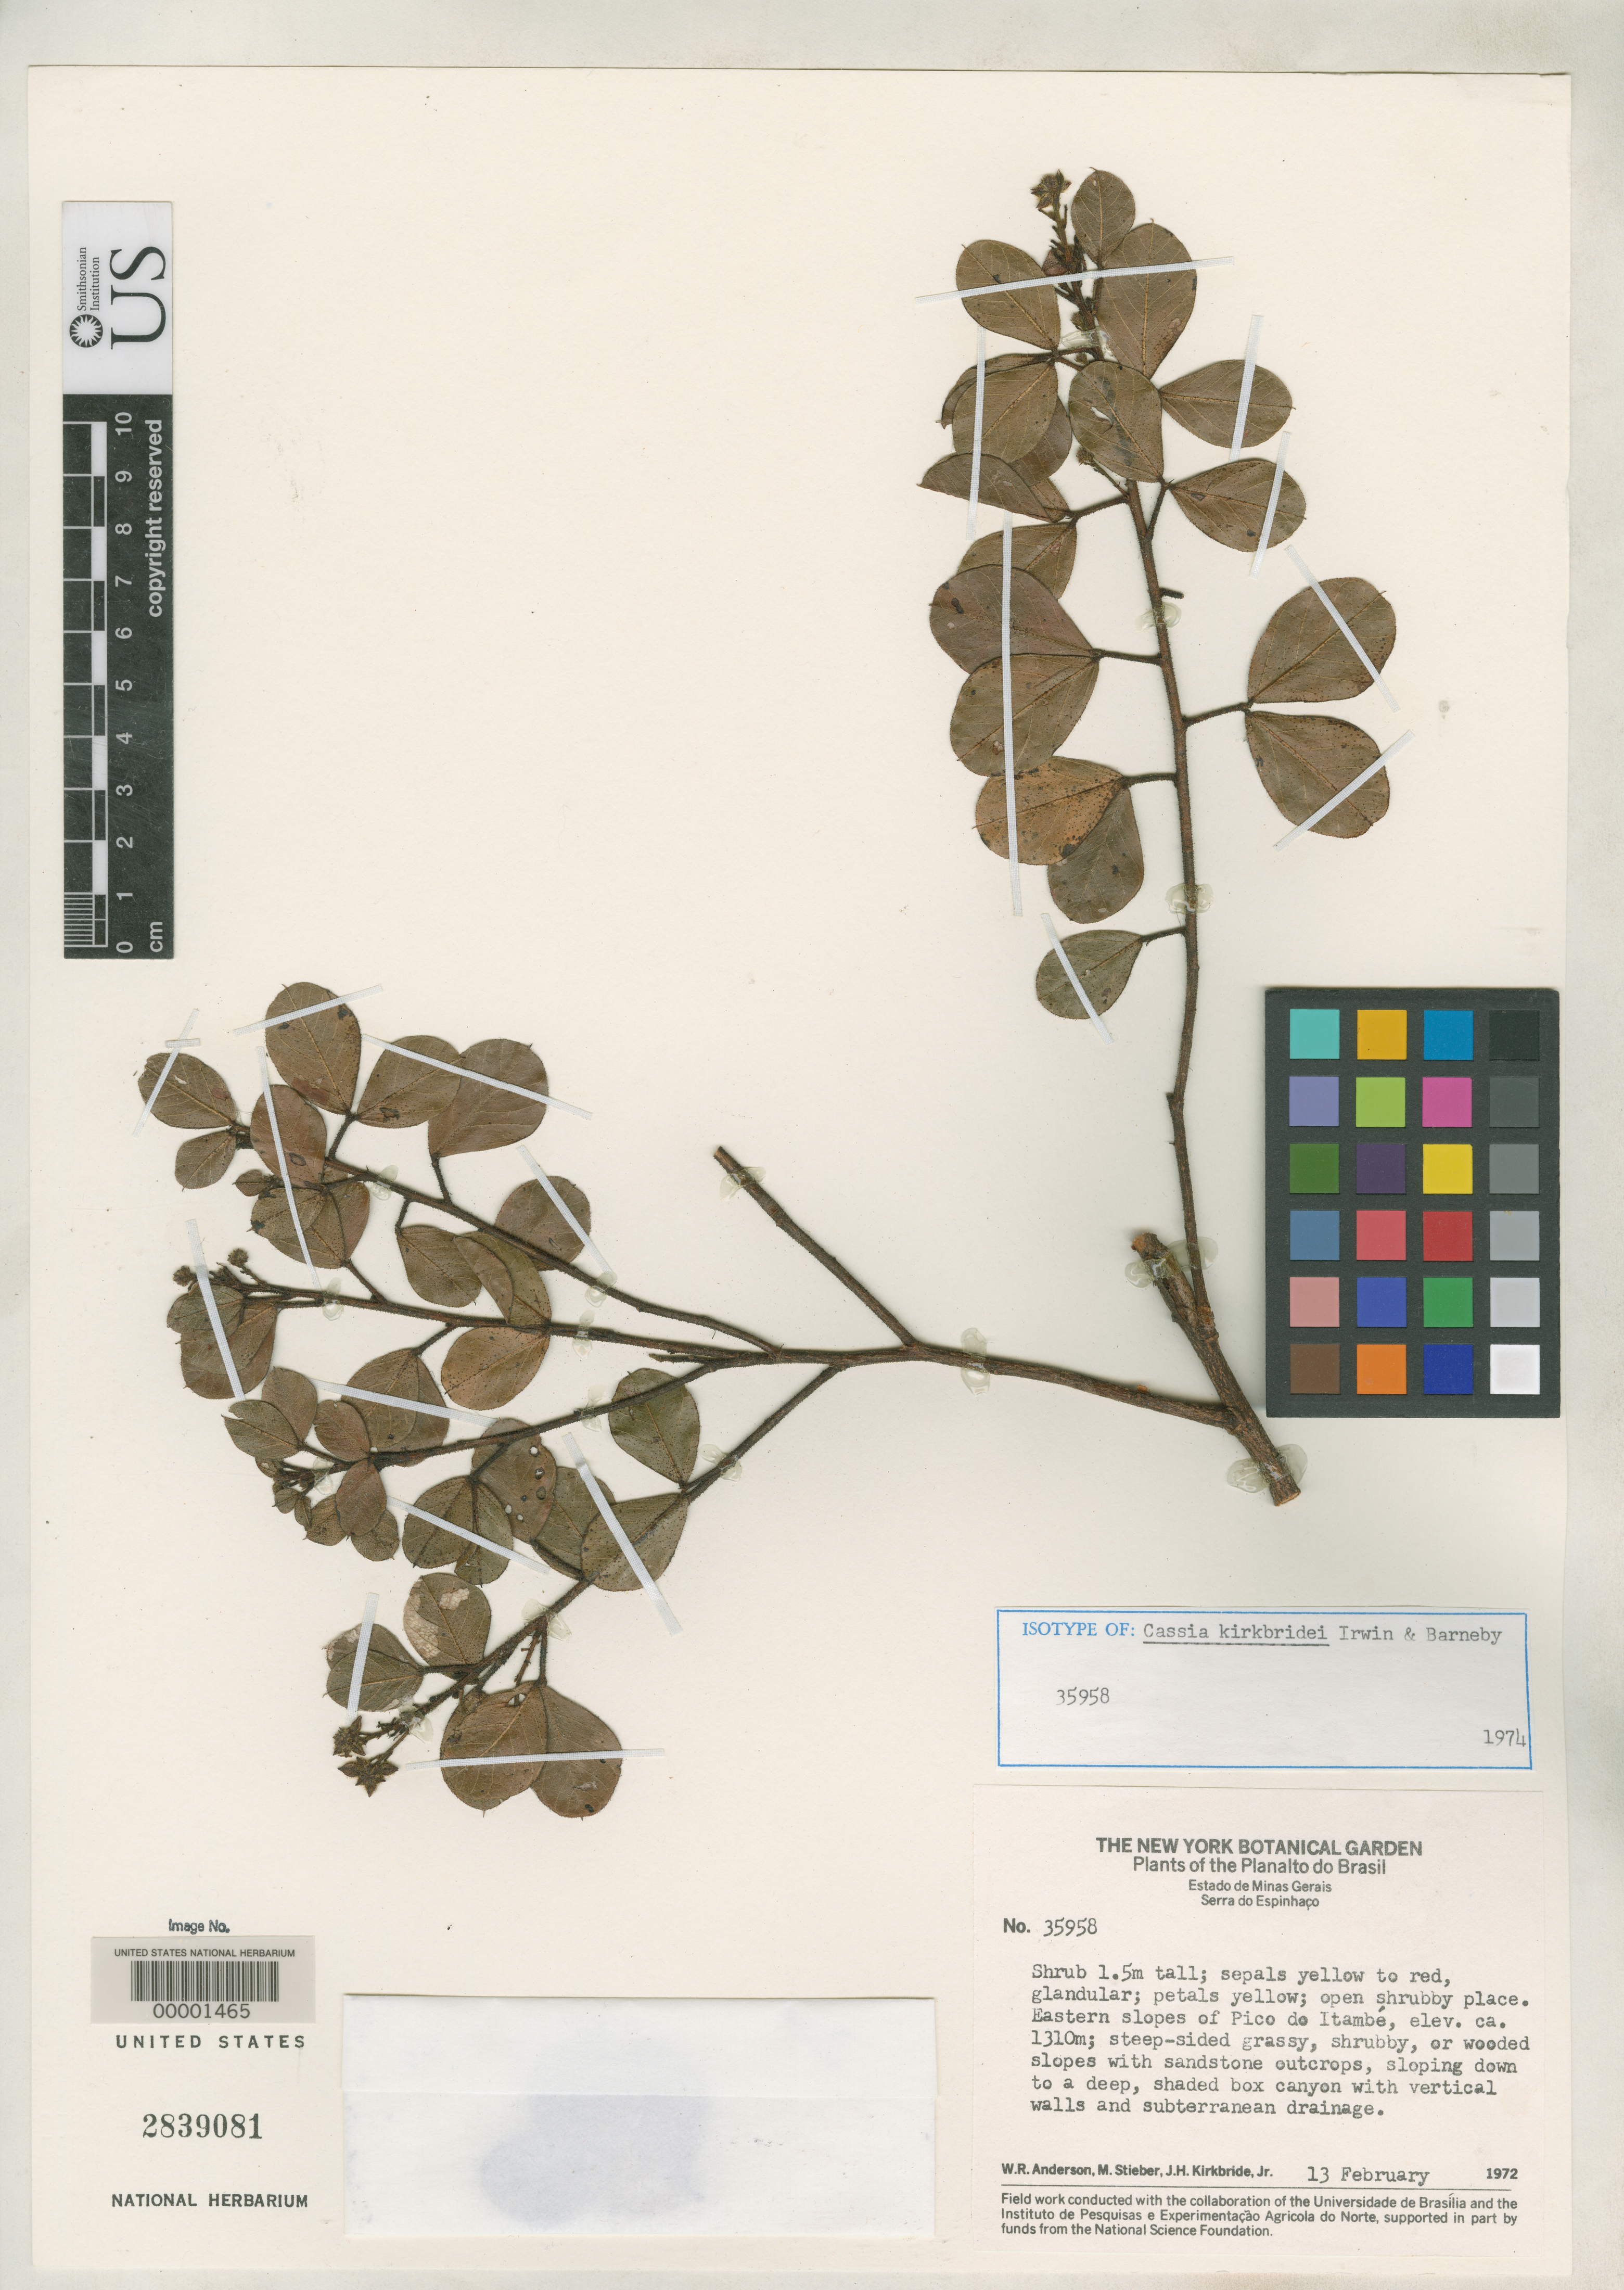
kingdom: Plantae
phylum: Tracheophyta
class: Magnoliopsida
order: Fabales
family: Fabaceae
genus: Cassia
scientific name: Cassia kirkbridei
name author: H.S. Irwin & Barneby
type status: Isotype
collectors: W. R. Anderson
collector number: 35958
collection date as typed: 13 Feb 1972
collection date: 1972-02-13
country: Brazil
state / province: Minas Gerais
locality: East slope of Pico de Itambe.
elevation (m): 1310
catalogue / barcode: US 2839081